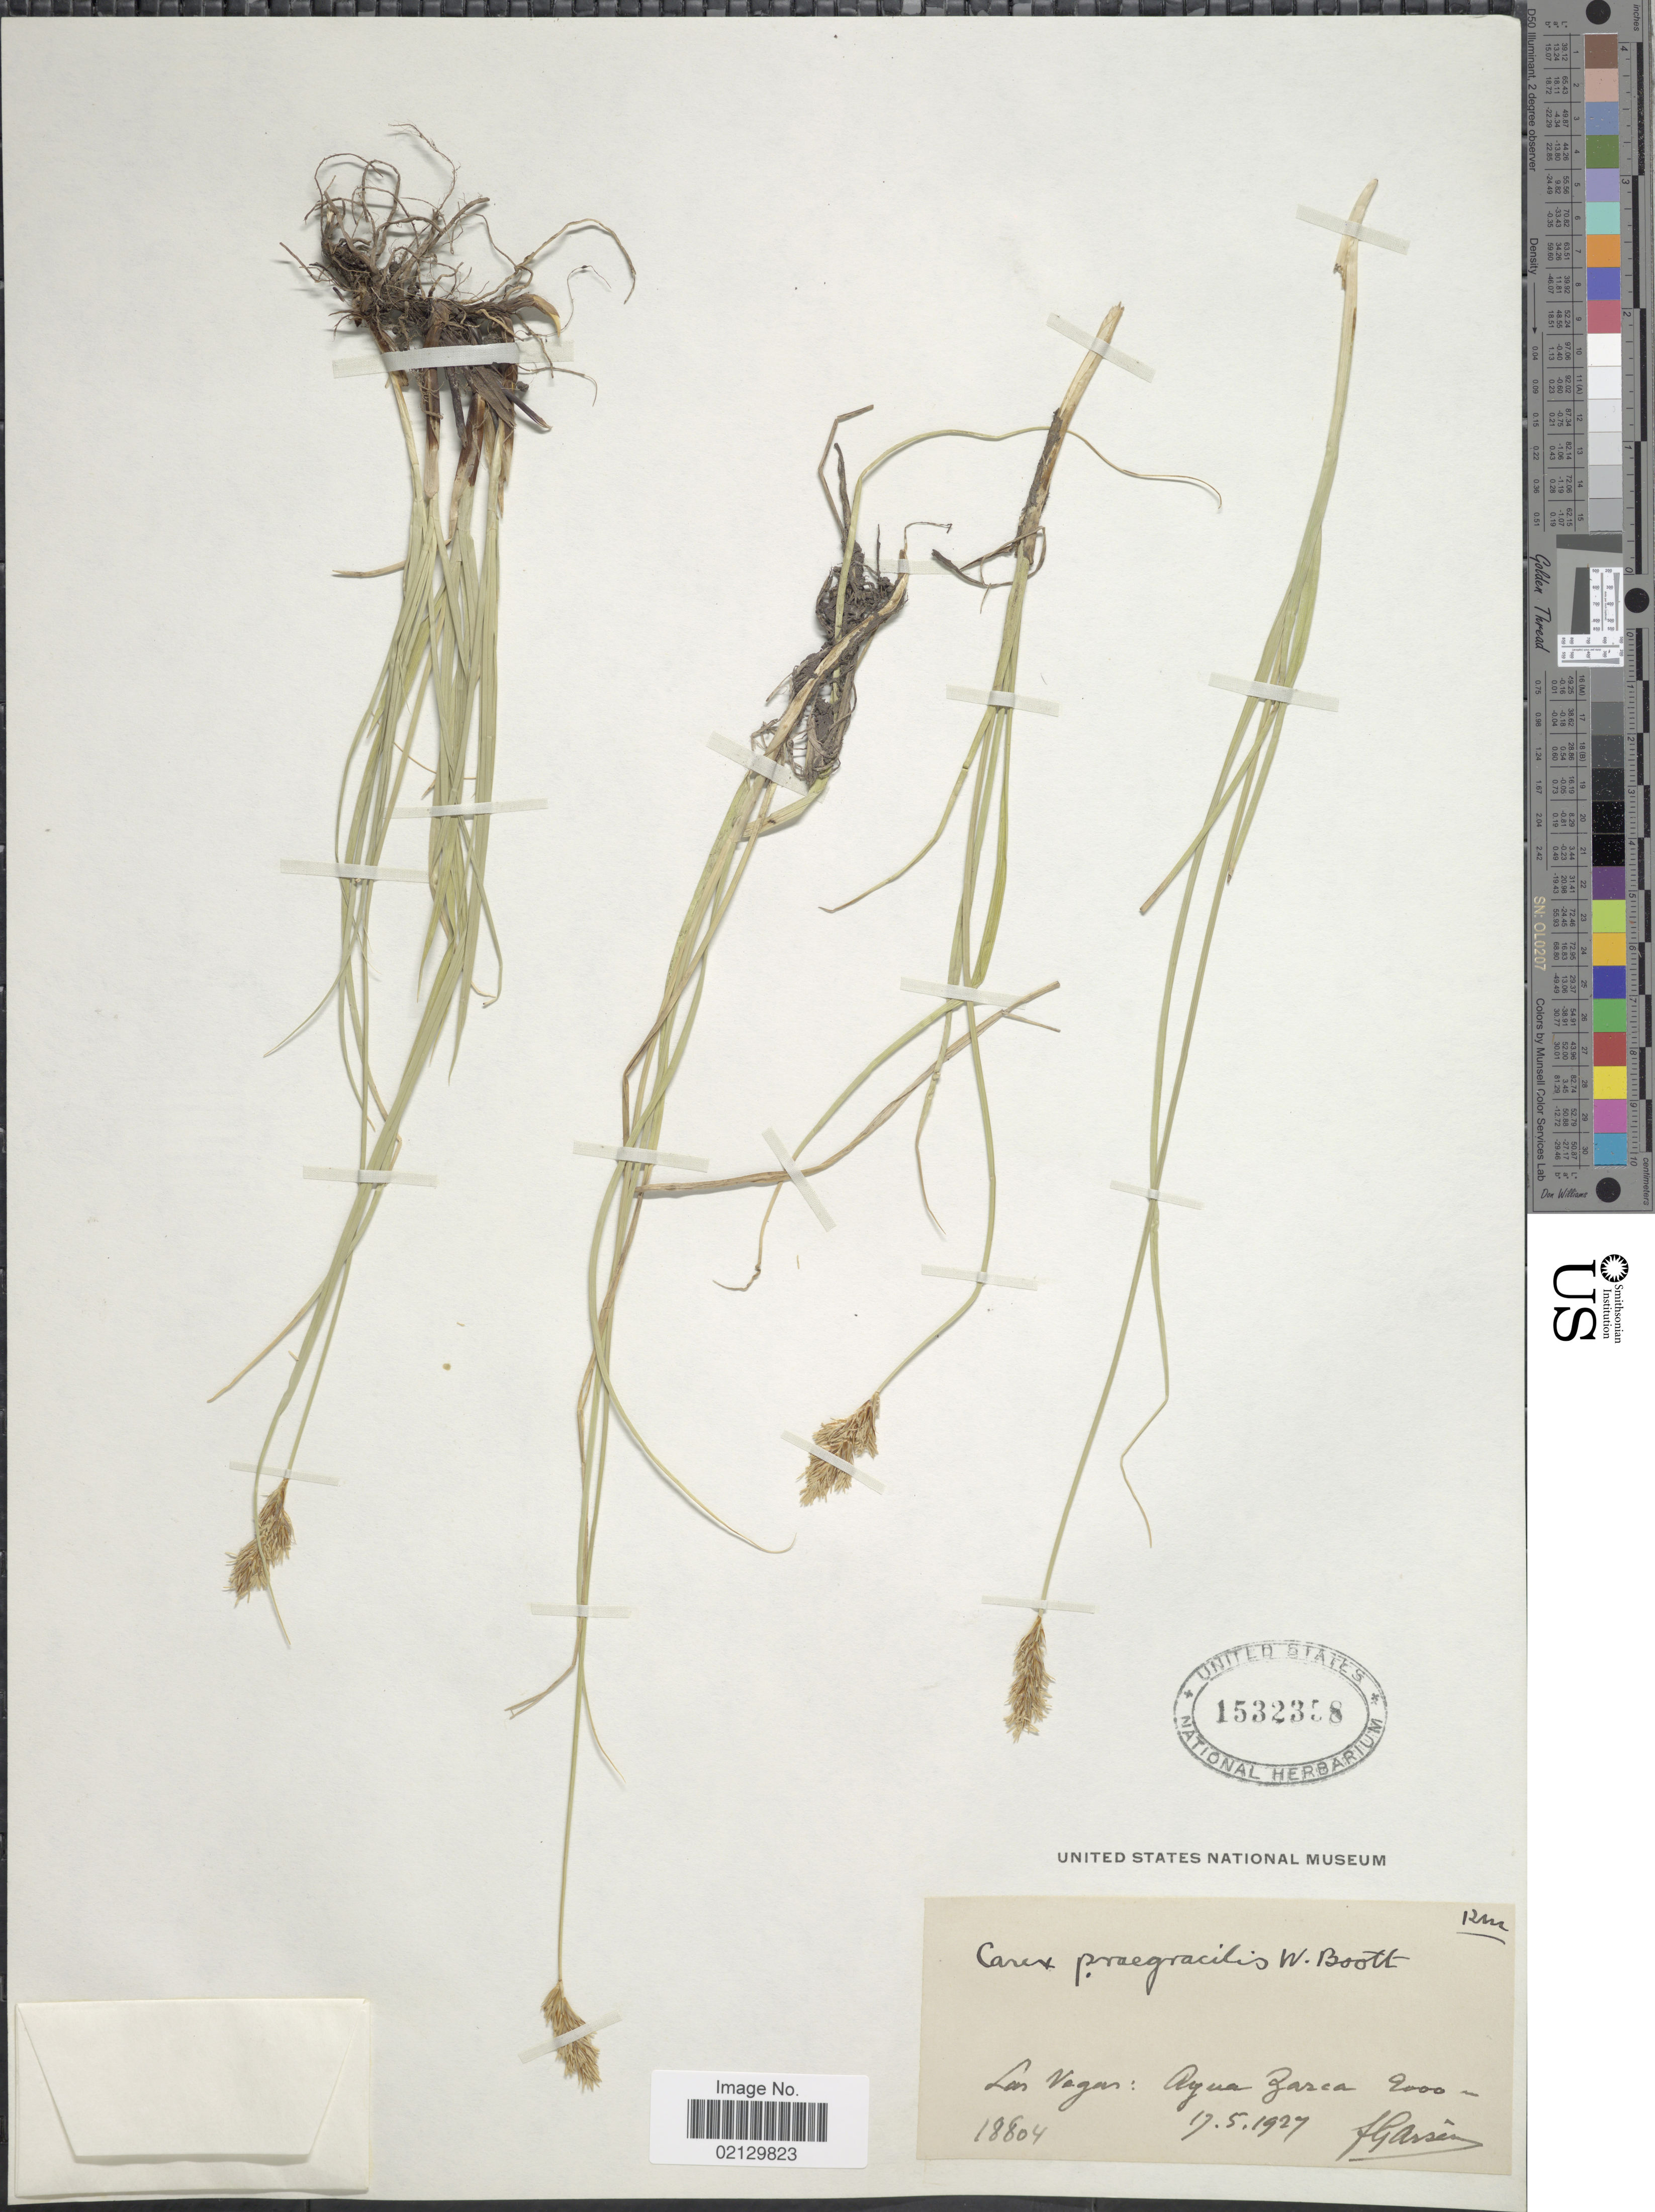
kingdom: Plantae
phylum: Tracheophyta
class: Liliopsida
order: Poales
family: Cyperaceae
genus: Carex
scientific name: Carex praegracilis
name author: W. Boott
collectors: Bro. G. Arsène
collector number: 18804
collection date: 1927-05-17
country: United States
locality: Las Vegas: Agua Zarca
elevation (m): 2000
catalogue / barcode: US 1532358